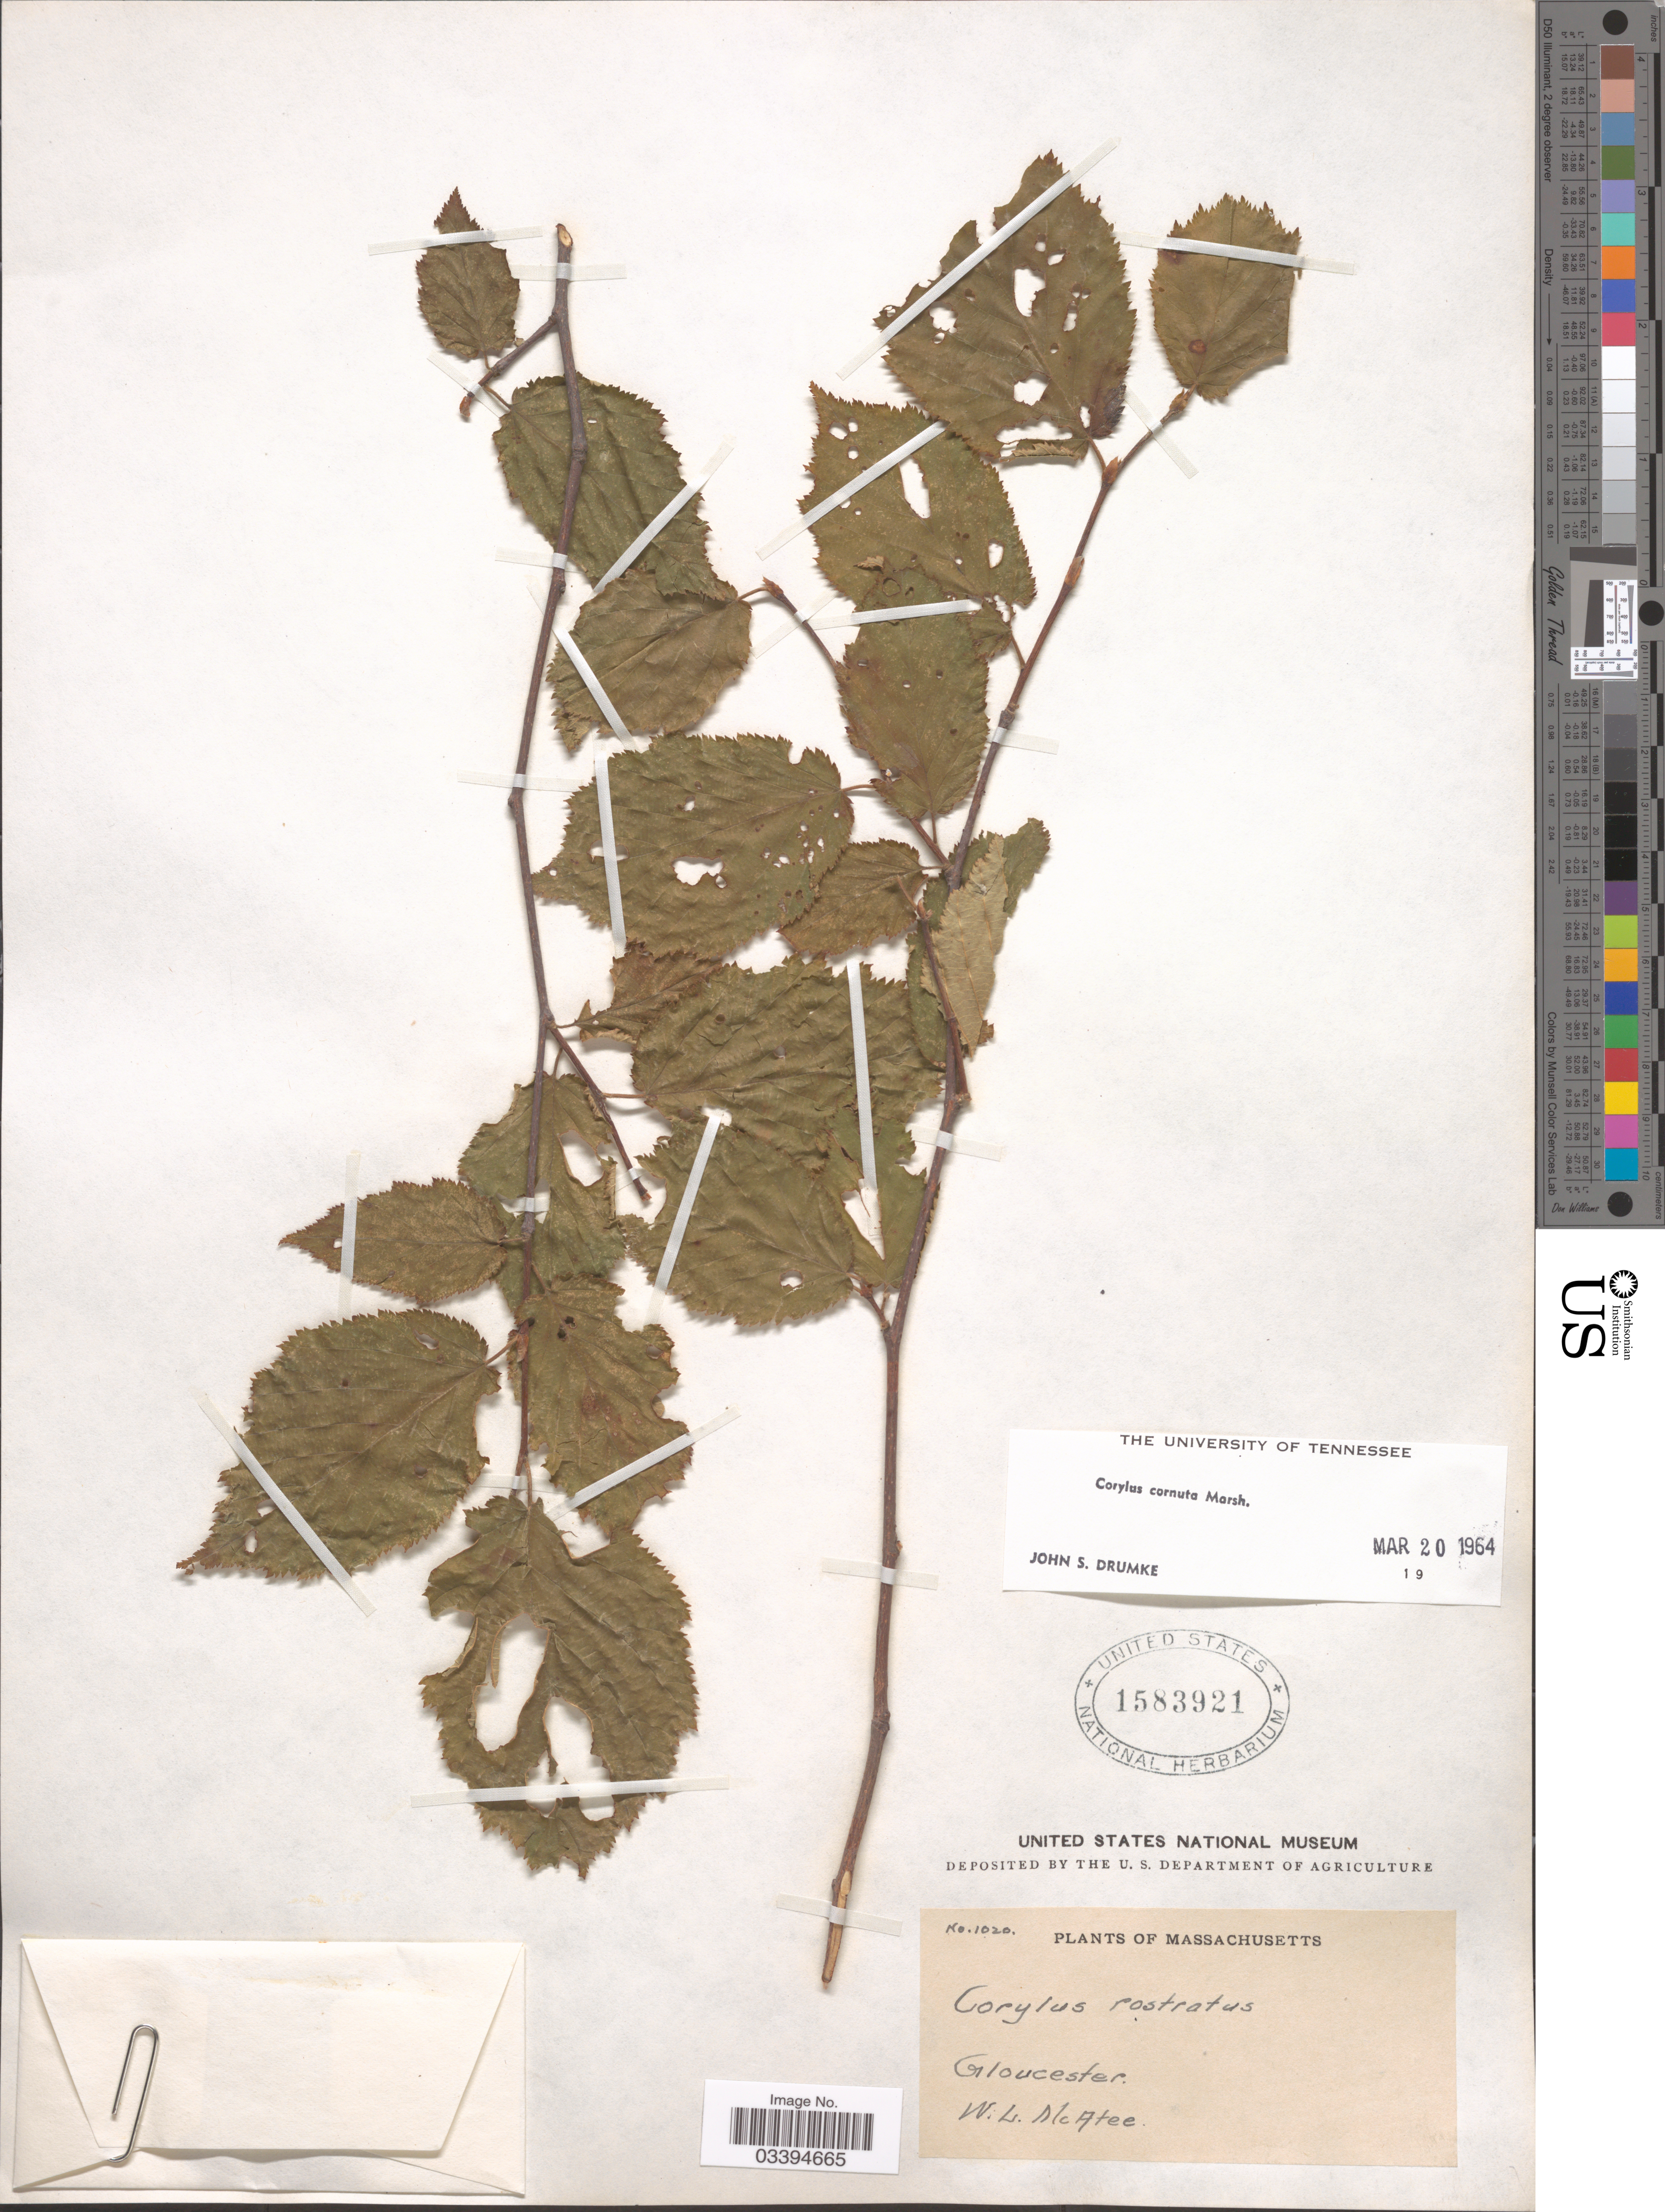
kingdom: Plantae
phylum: Tracheophyta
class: Magnoliopsida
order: Fagales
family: Betulaceae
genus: Corylus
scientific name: Corylus cornuta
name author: Marshall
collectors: W. McAtee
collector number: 1020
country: United States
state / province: Massachusetts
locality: Gloucester.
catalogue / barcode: US 1583921